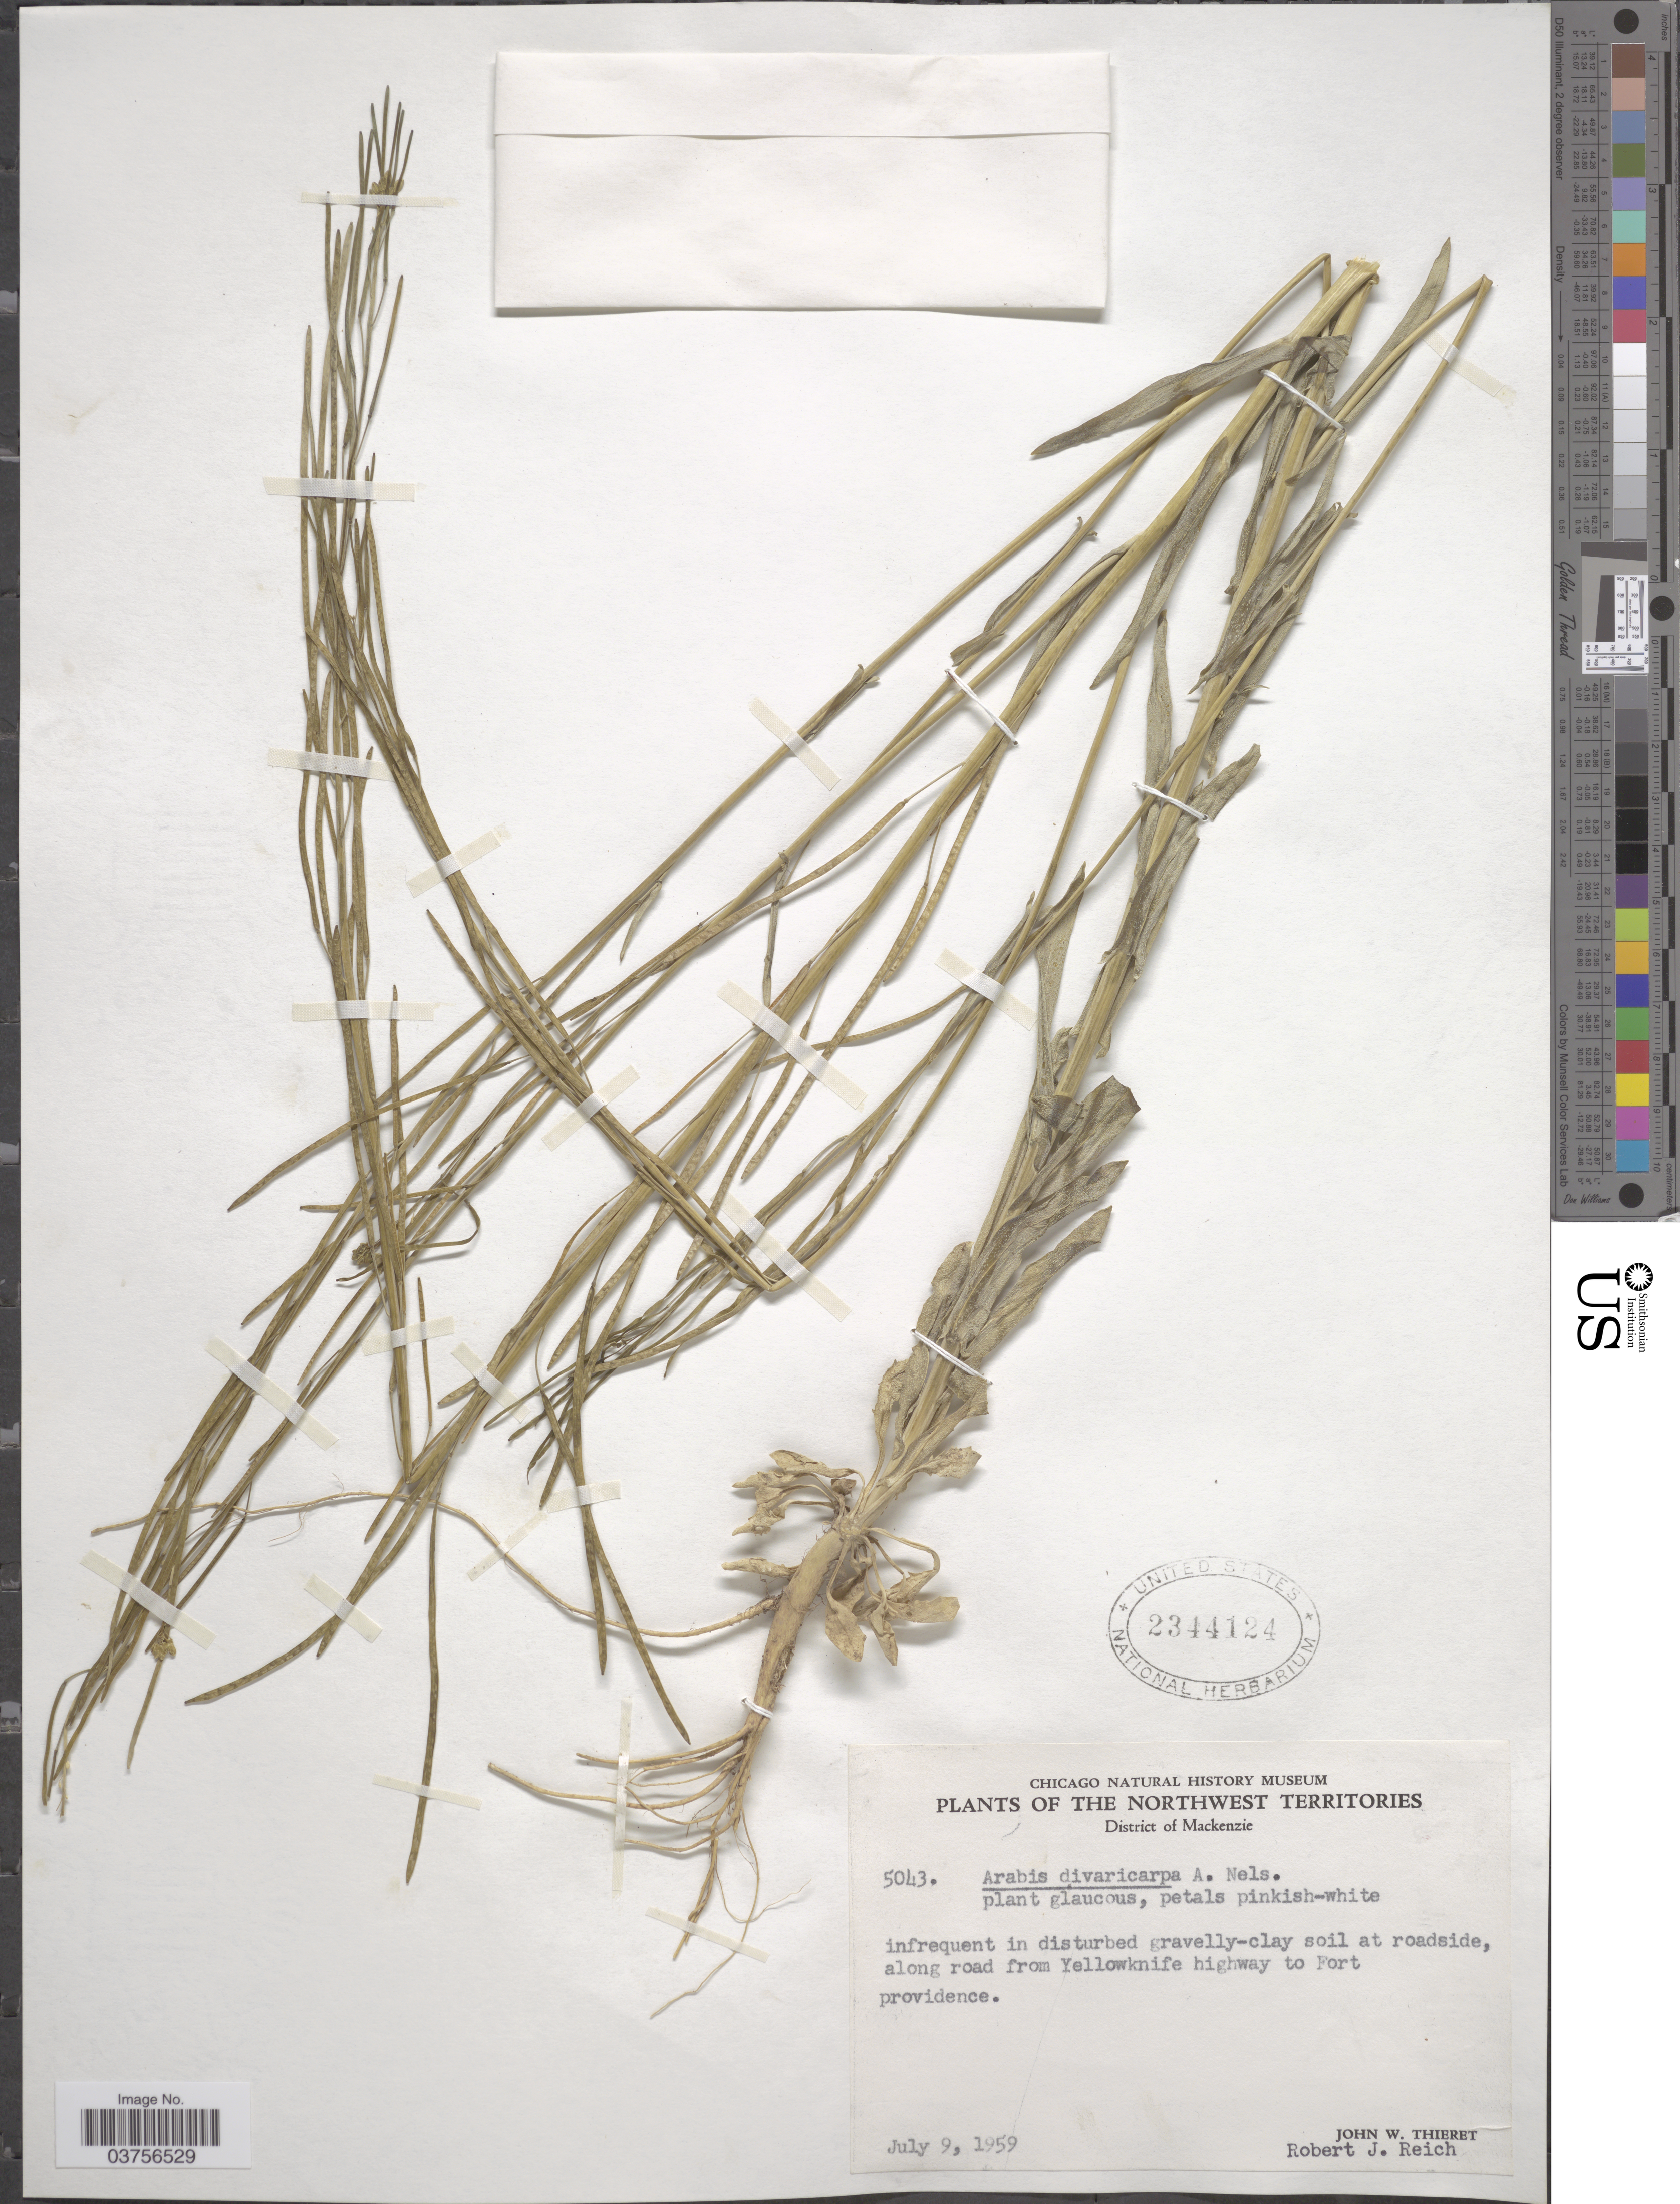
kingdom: Plantae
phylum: Tracheophyta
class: Magnoliopsida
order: Brassicales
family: Brassicaceae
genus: Arabis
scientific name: Arabis divaricarpa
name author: A. Nelson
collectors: J. W. Thieret & R. Reich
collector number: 5043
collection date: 1959-07-09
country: Canada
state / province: Northwest Territories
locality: District of Mackenzie. Along road from Yellowknife highway to Fort providence.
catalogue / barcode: US 2344124